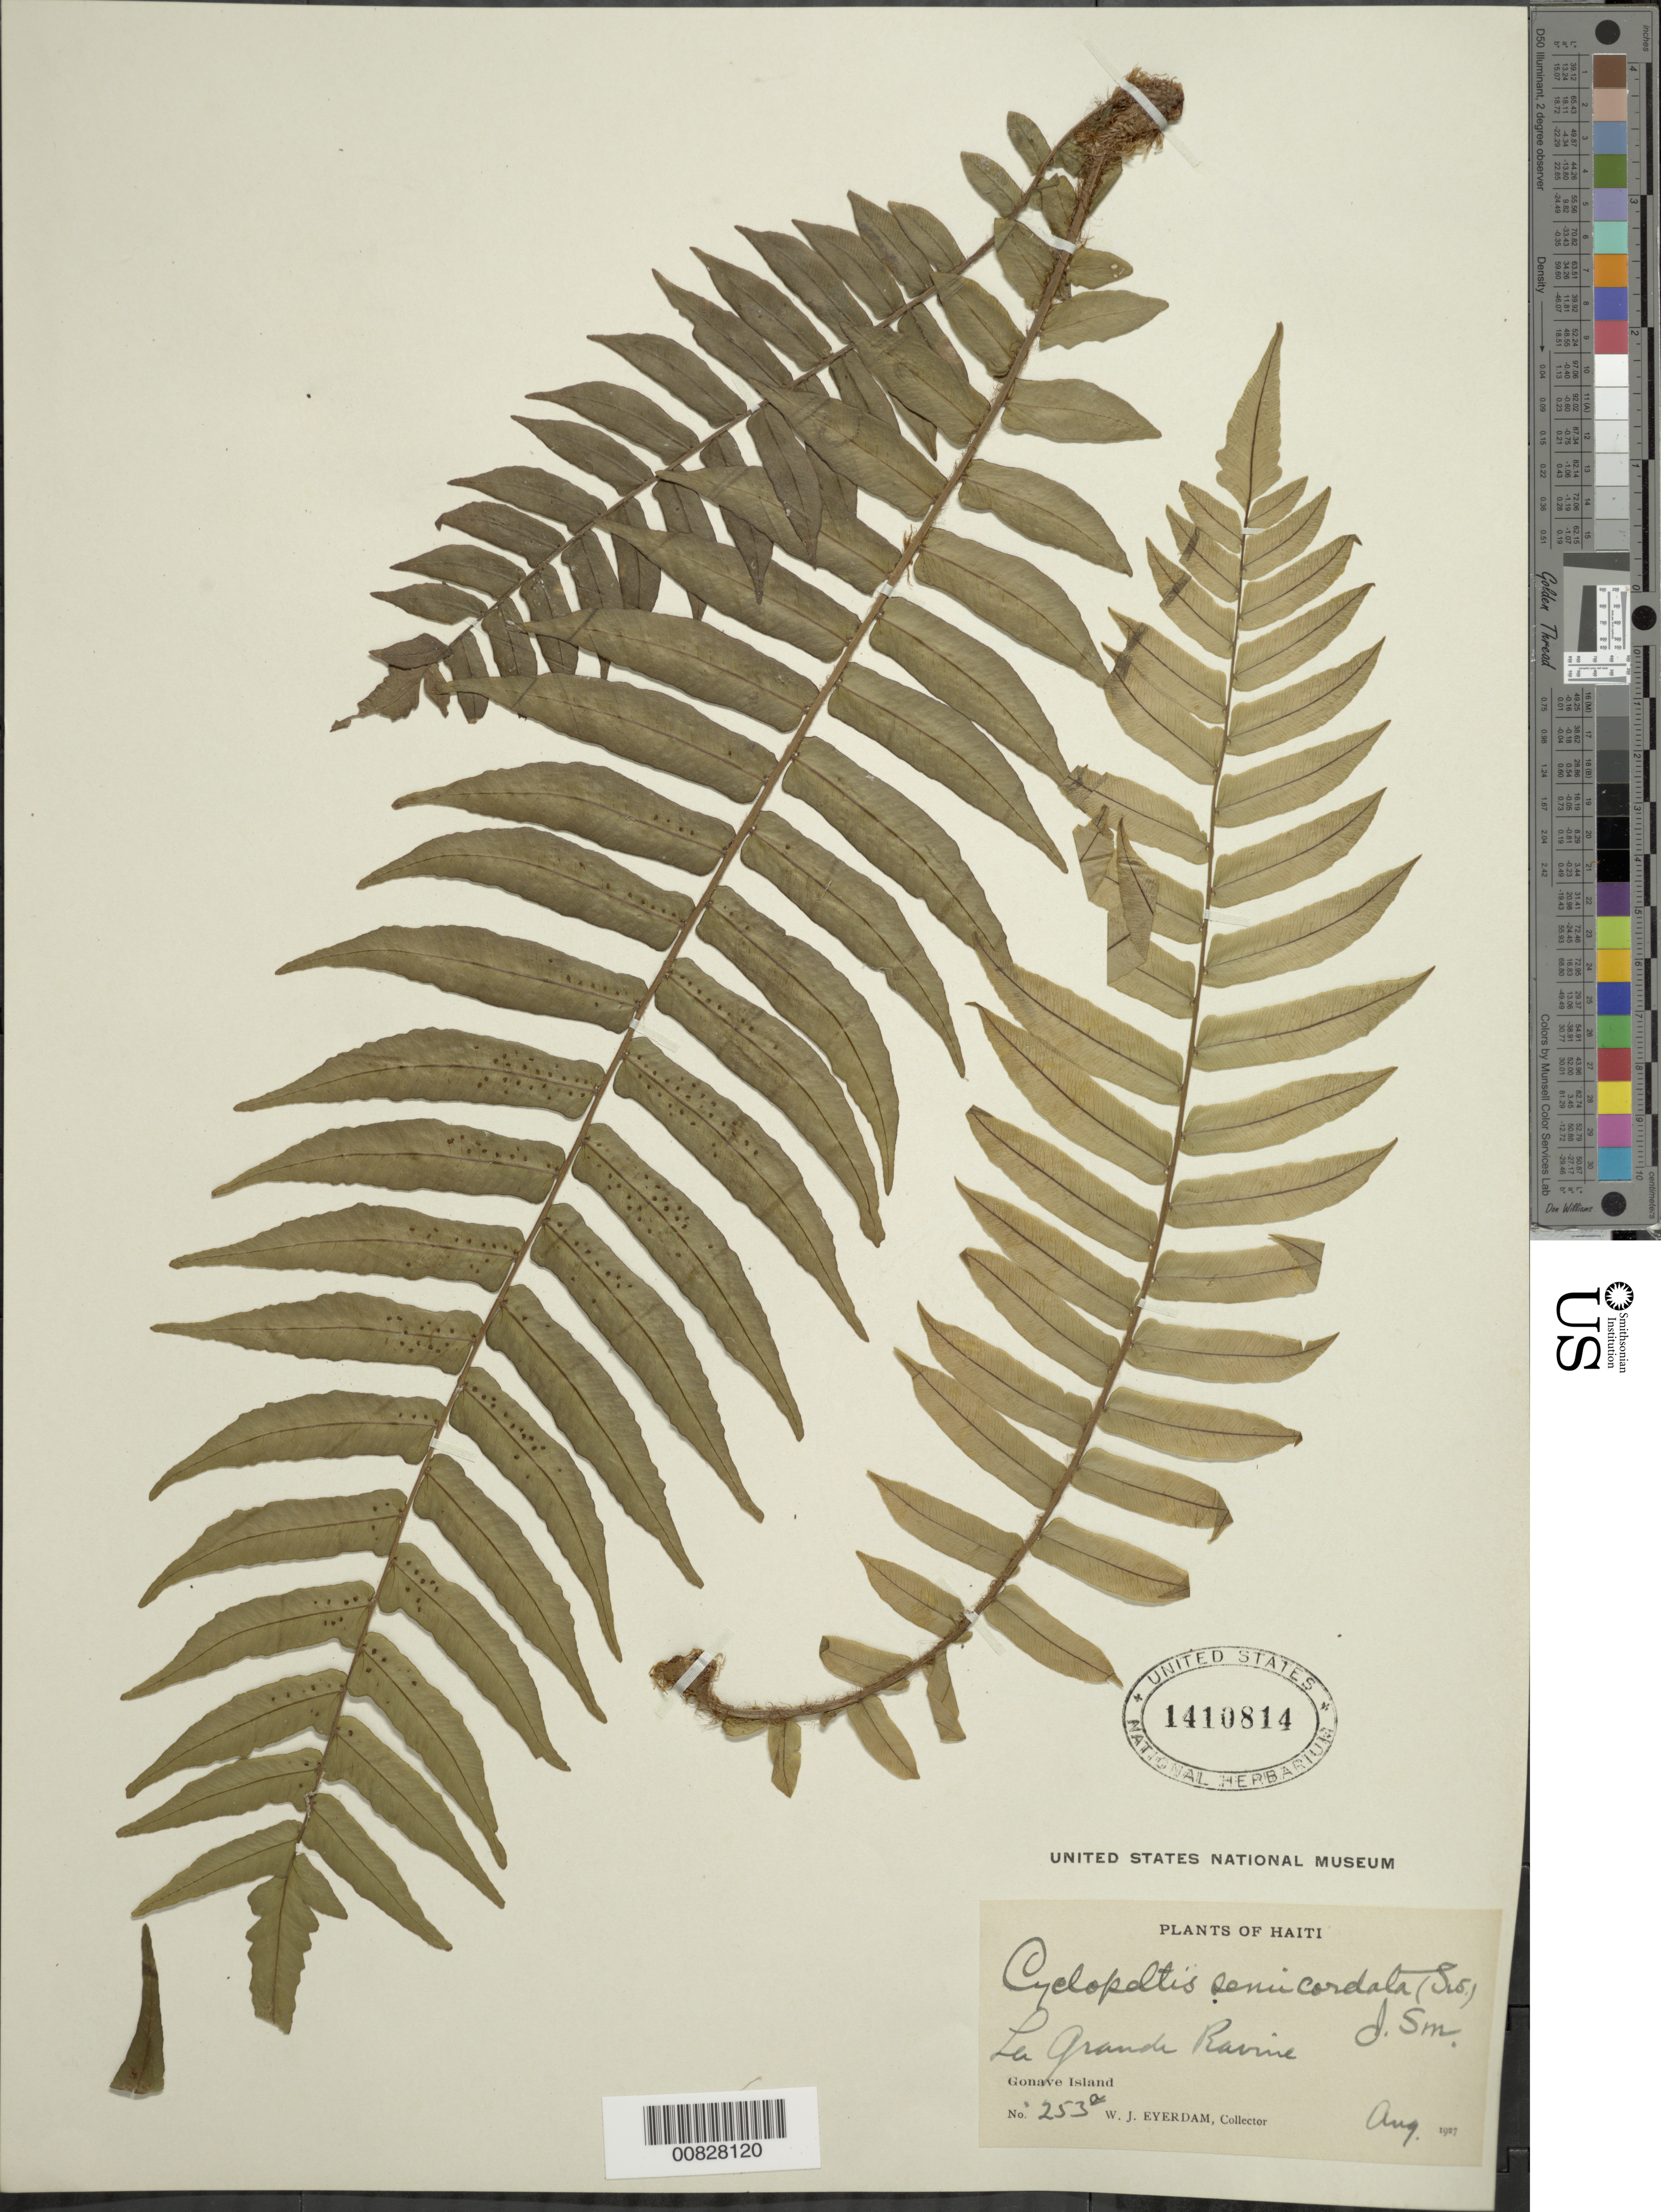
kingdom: Plantae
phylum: Tracheophyta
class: Polypodiopsida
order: Polypodiales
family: Lomariopsidaceae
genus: Cyclopeltis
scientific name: Cyclopeltis semicordata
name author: (Sw.) J. Sm.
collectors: W. J. Eyerdam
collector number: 253a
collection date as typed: Aug 1927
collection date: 1927-08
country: Haiti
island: Hispaniola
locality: Gonave Island, La Grande Ravine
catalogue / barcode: US 1410814